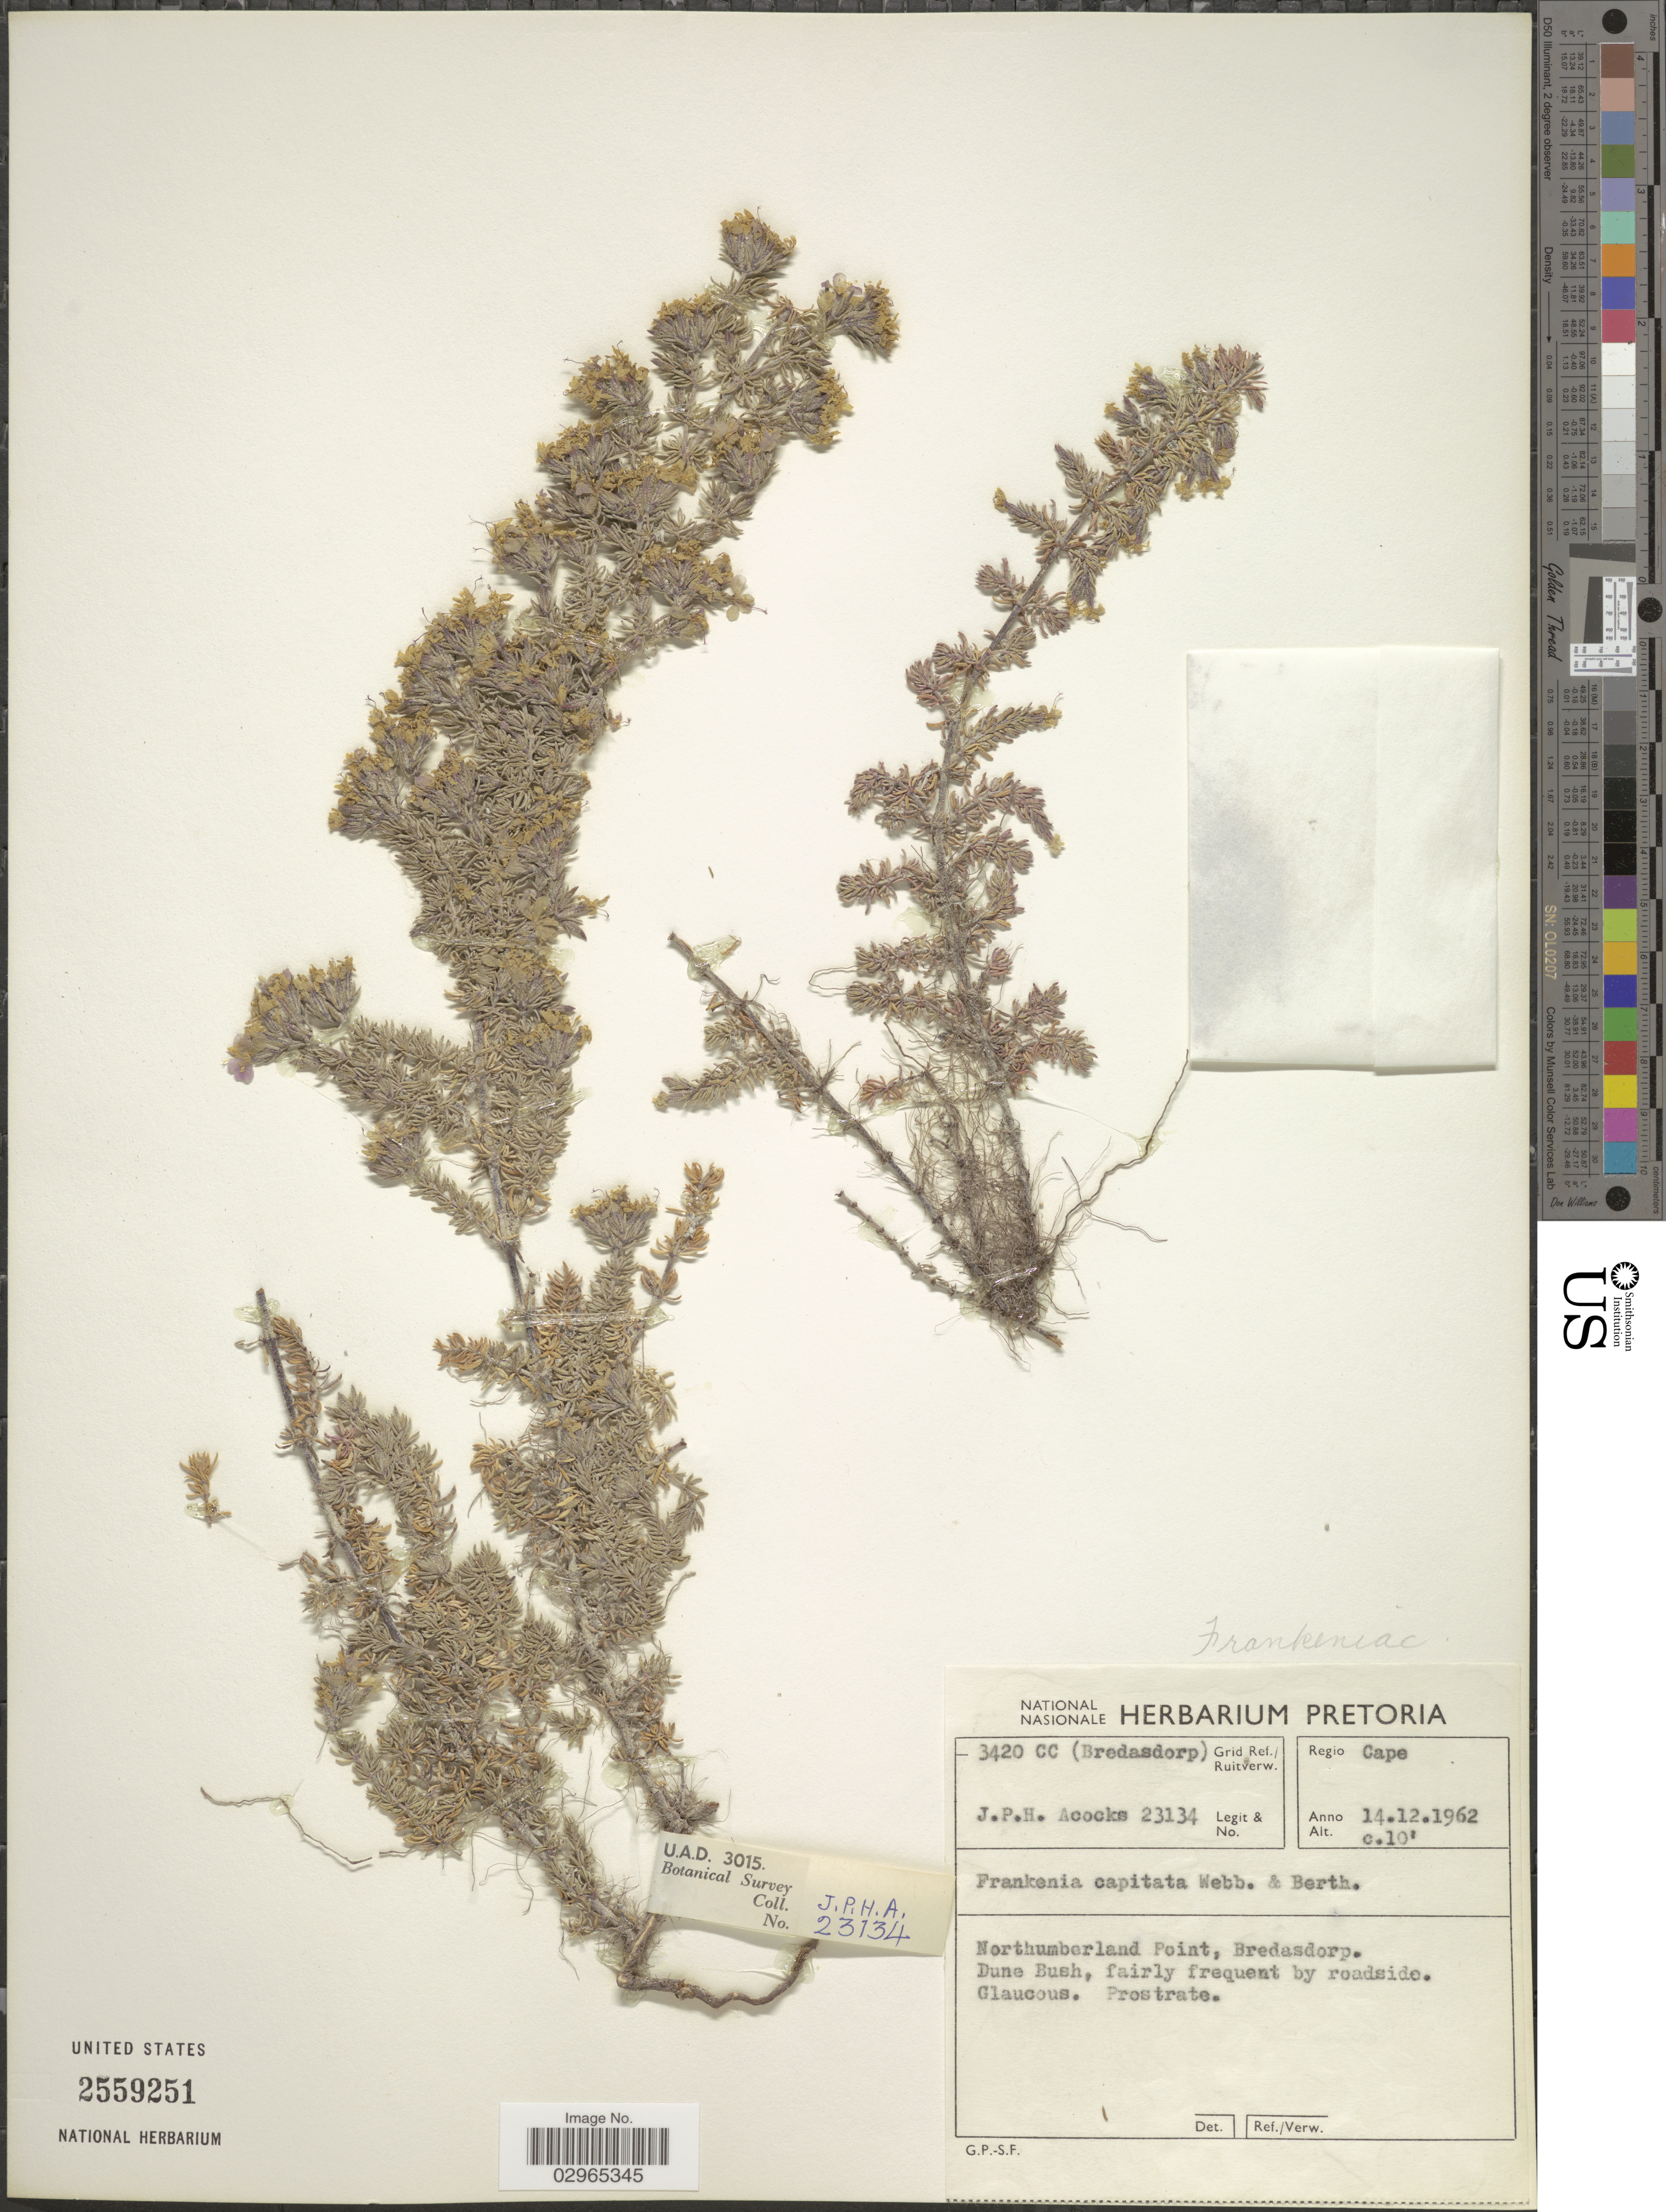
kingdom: Plantae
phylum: Tracheophyta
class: Magnoliopsida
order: Caryophyllales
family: Frankeniaceae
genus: Frankenia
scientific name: Frankenia capitata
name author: Webb & Berthel.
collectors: J. P. Acocks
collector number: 23134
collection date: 1962-12-14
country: South Africa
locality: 3420 CC (Bredasdorp) Grid Ref./ Ruitverw. Regio Cape. Northumberland Point, Bredasdorp.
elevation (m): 3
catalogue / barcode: US 2559251